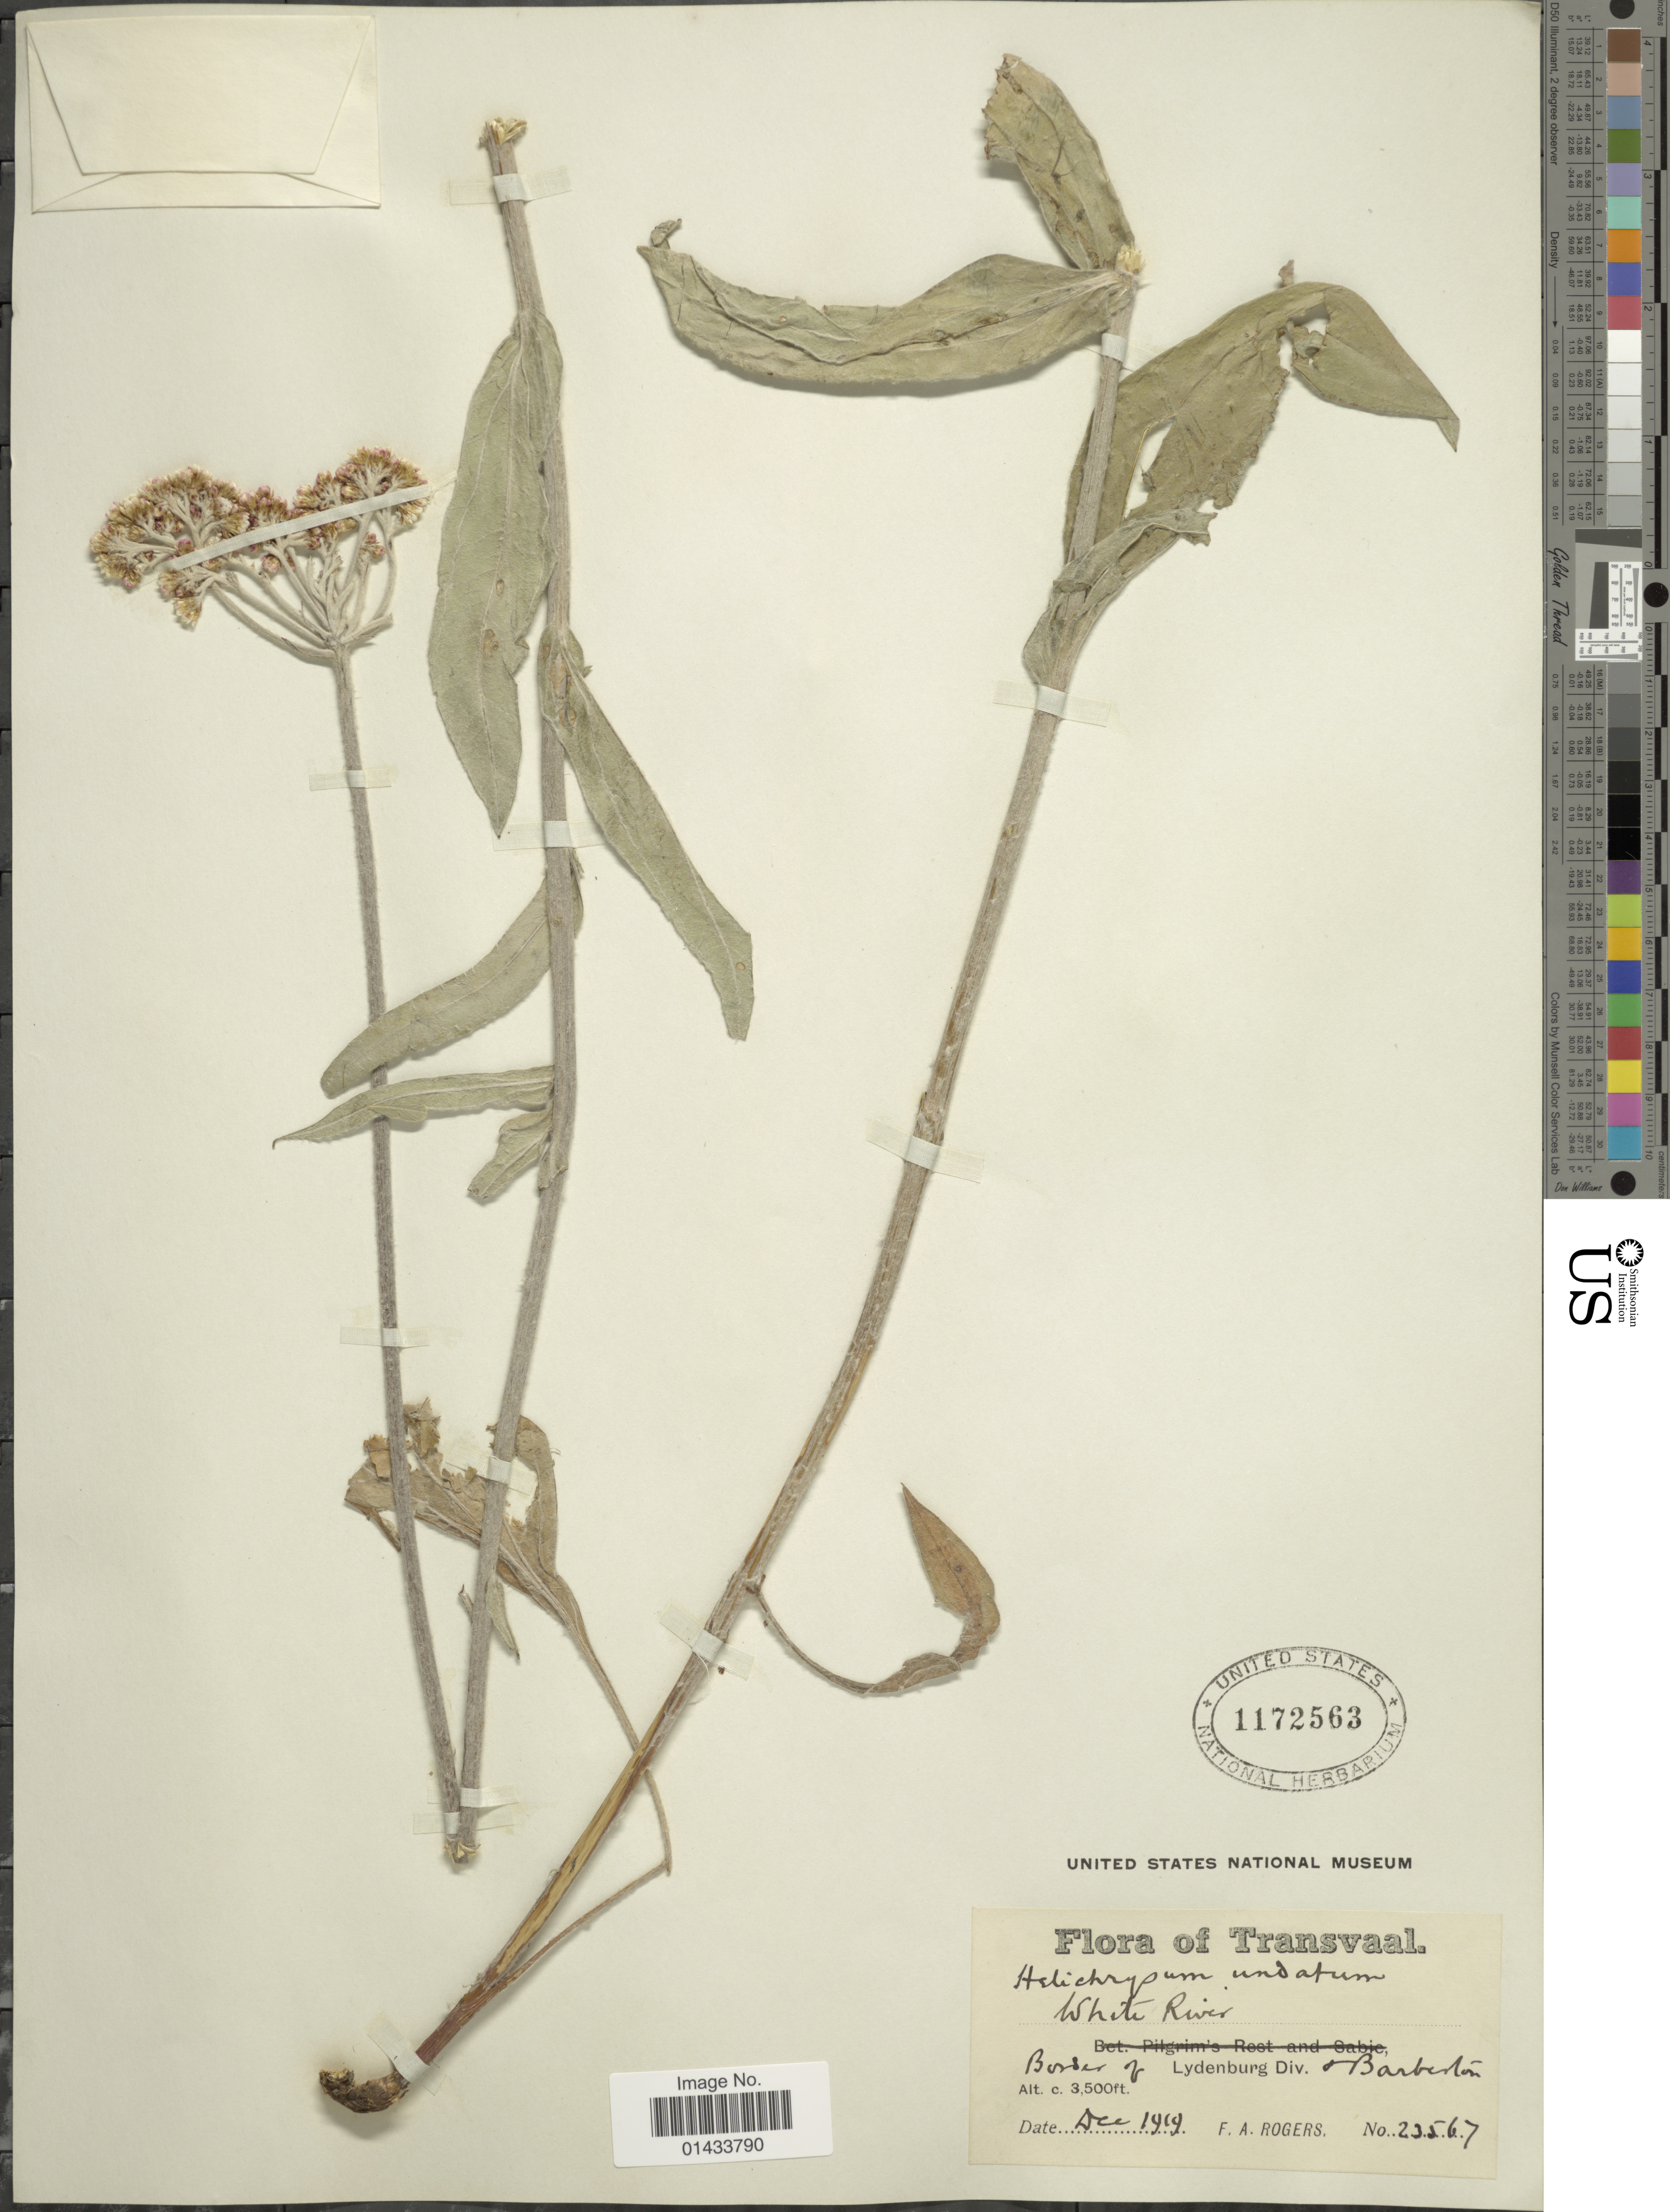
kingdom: Plantae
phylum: Tracheophyta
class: Magnoliopsida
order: Asterales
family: Asteraceae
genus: Helichrysum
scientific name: Helichrysum undatum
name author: Less.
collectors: F. A. Rogers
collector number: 23567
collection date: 1919-12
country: South Africa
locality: White River, Border of Lydenburg Div. Barberton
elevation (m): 1067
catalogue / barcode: US 1172563